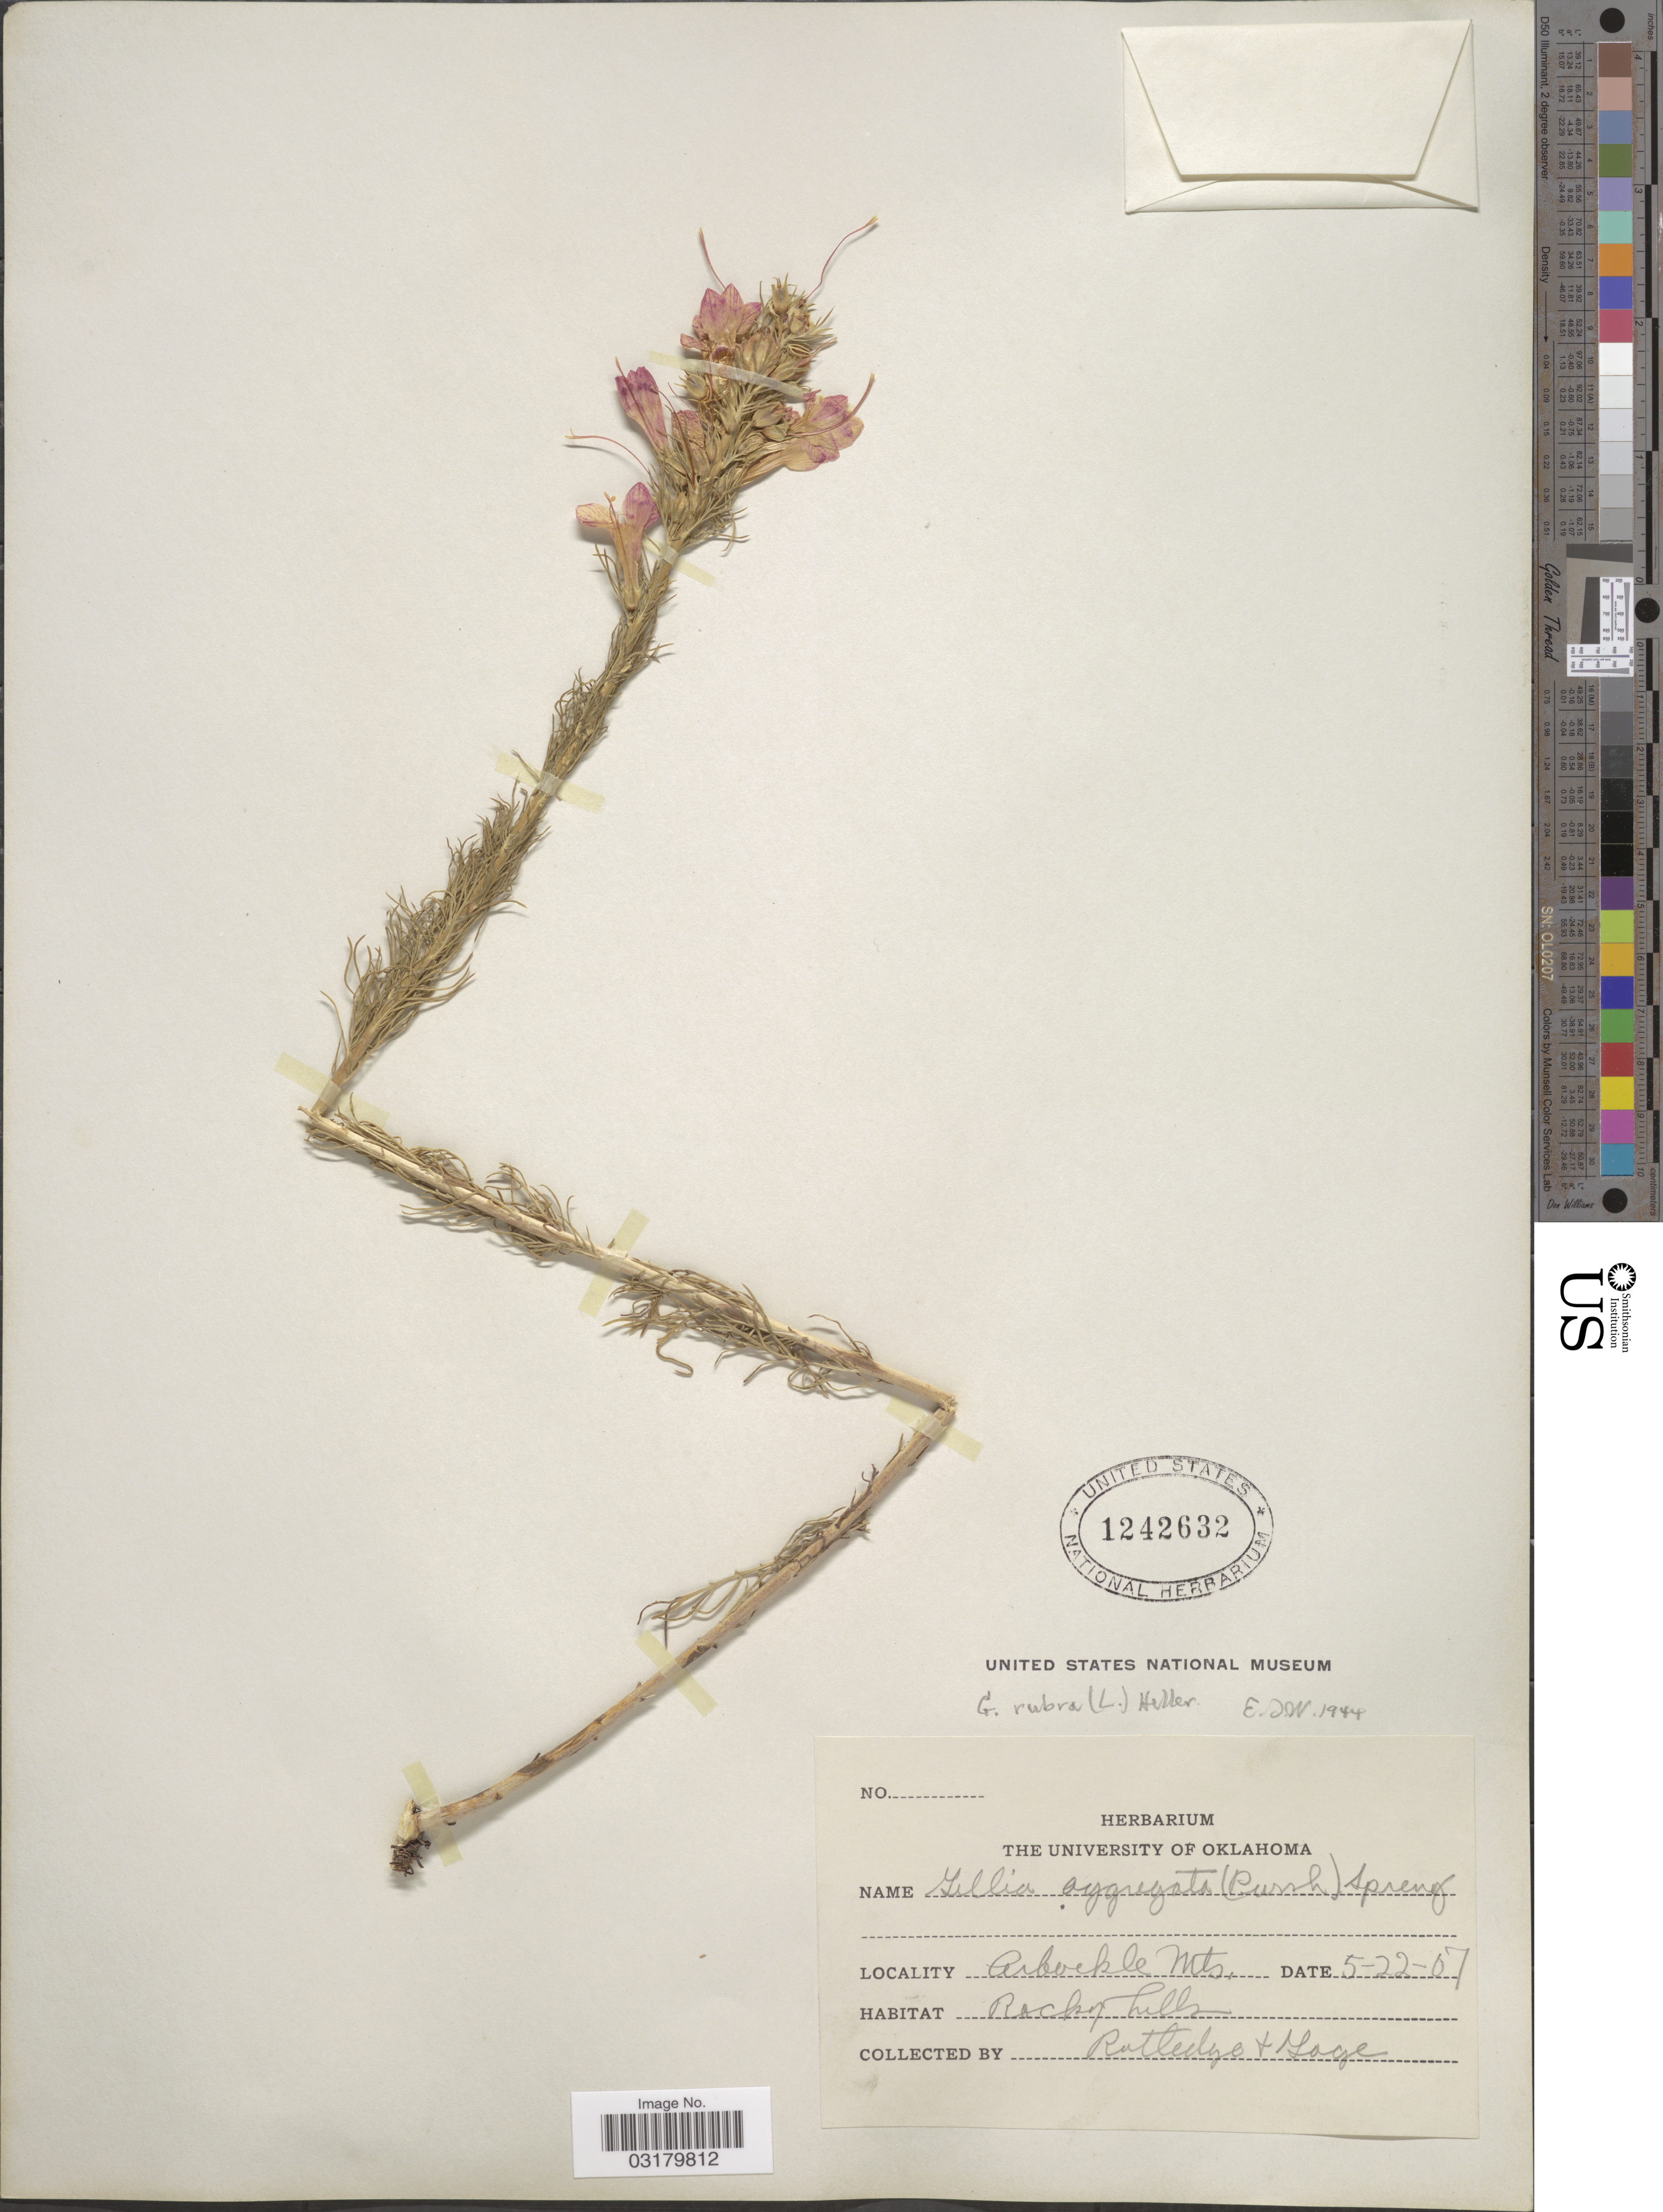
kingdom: Plantae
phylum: Tracheophyta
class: Magnoliopsida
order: Ericales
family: Polemoniaceae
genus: Ipomopsis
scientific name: Ipomopsis rubra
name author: (L.) Wherry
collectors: Rutledge & Gage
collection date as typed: Transcribed d/m/y: 22/5/7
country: United States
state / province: Oklahoma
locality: Arbockle Mts. Rocky of hills.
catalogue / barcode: US 1242632